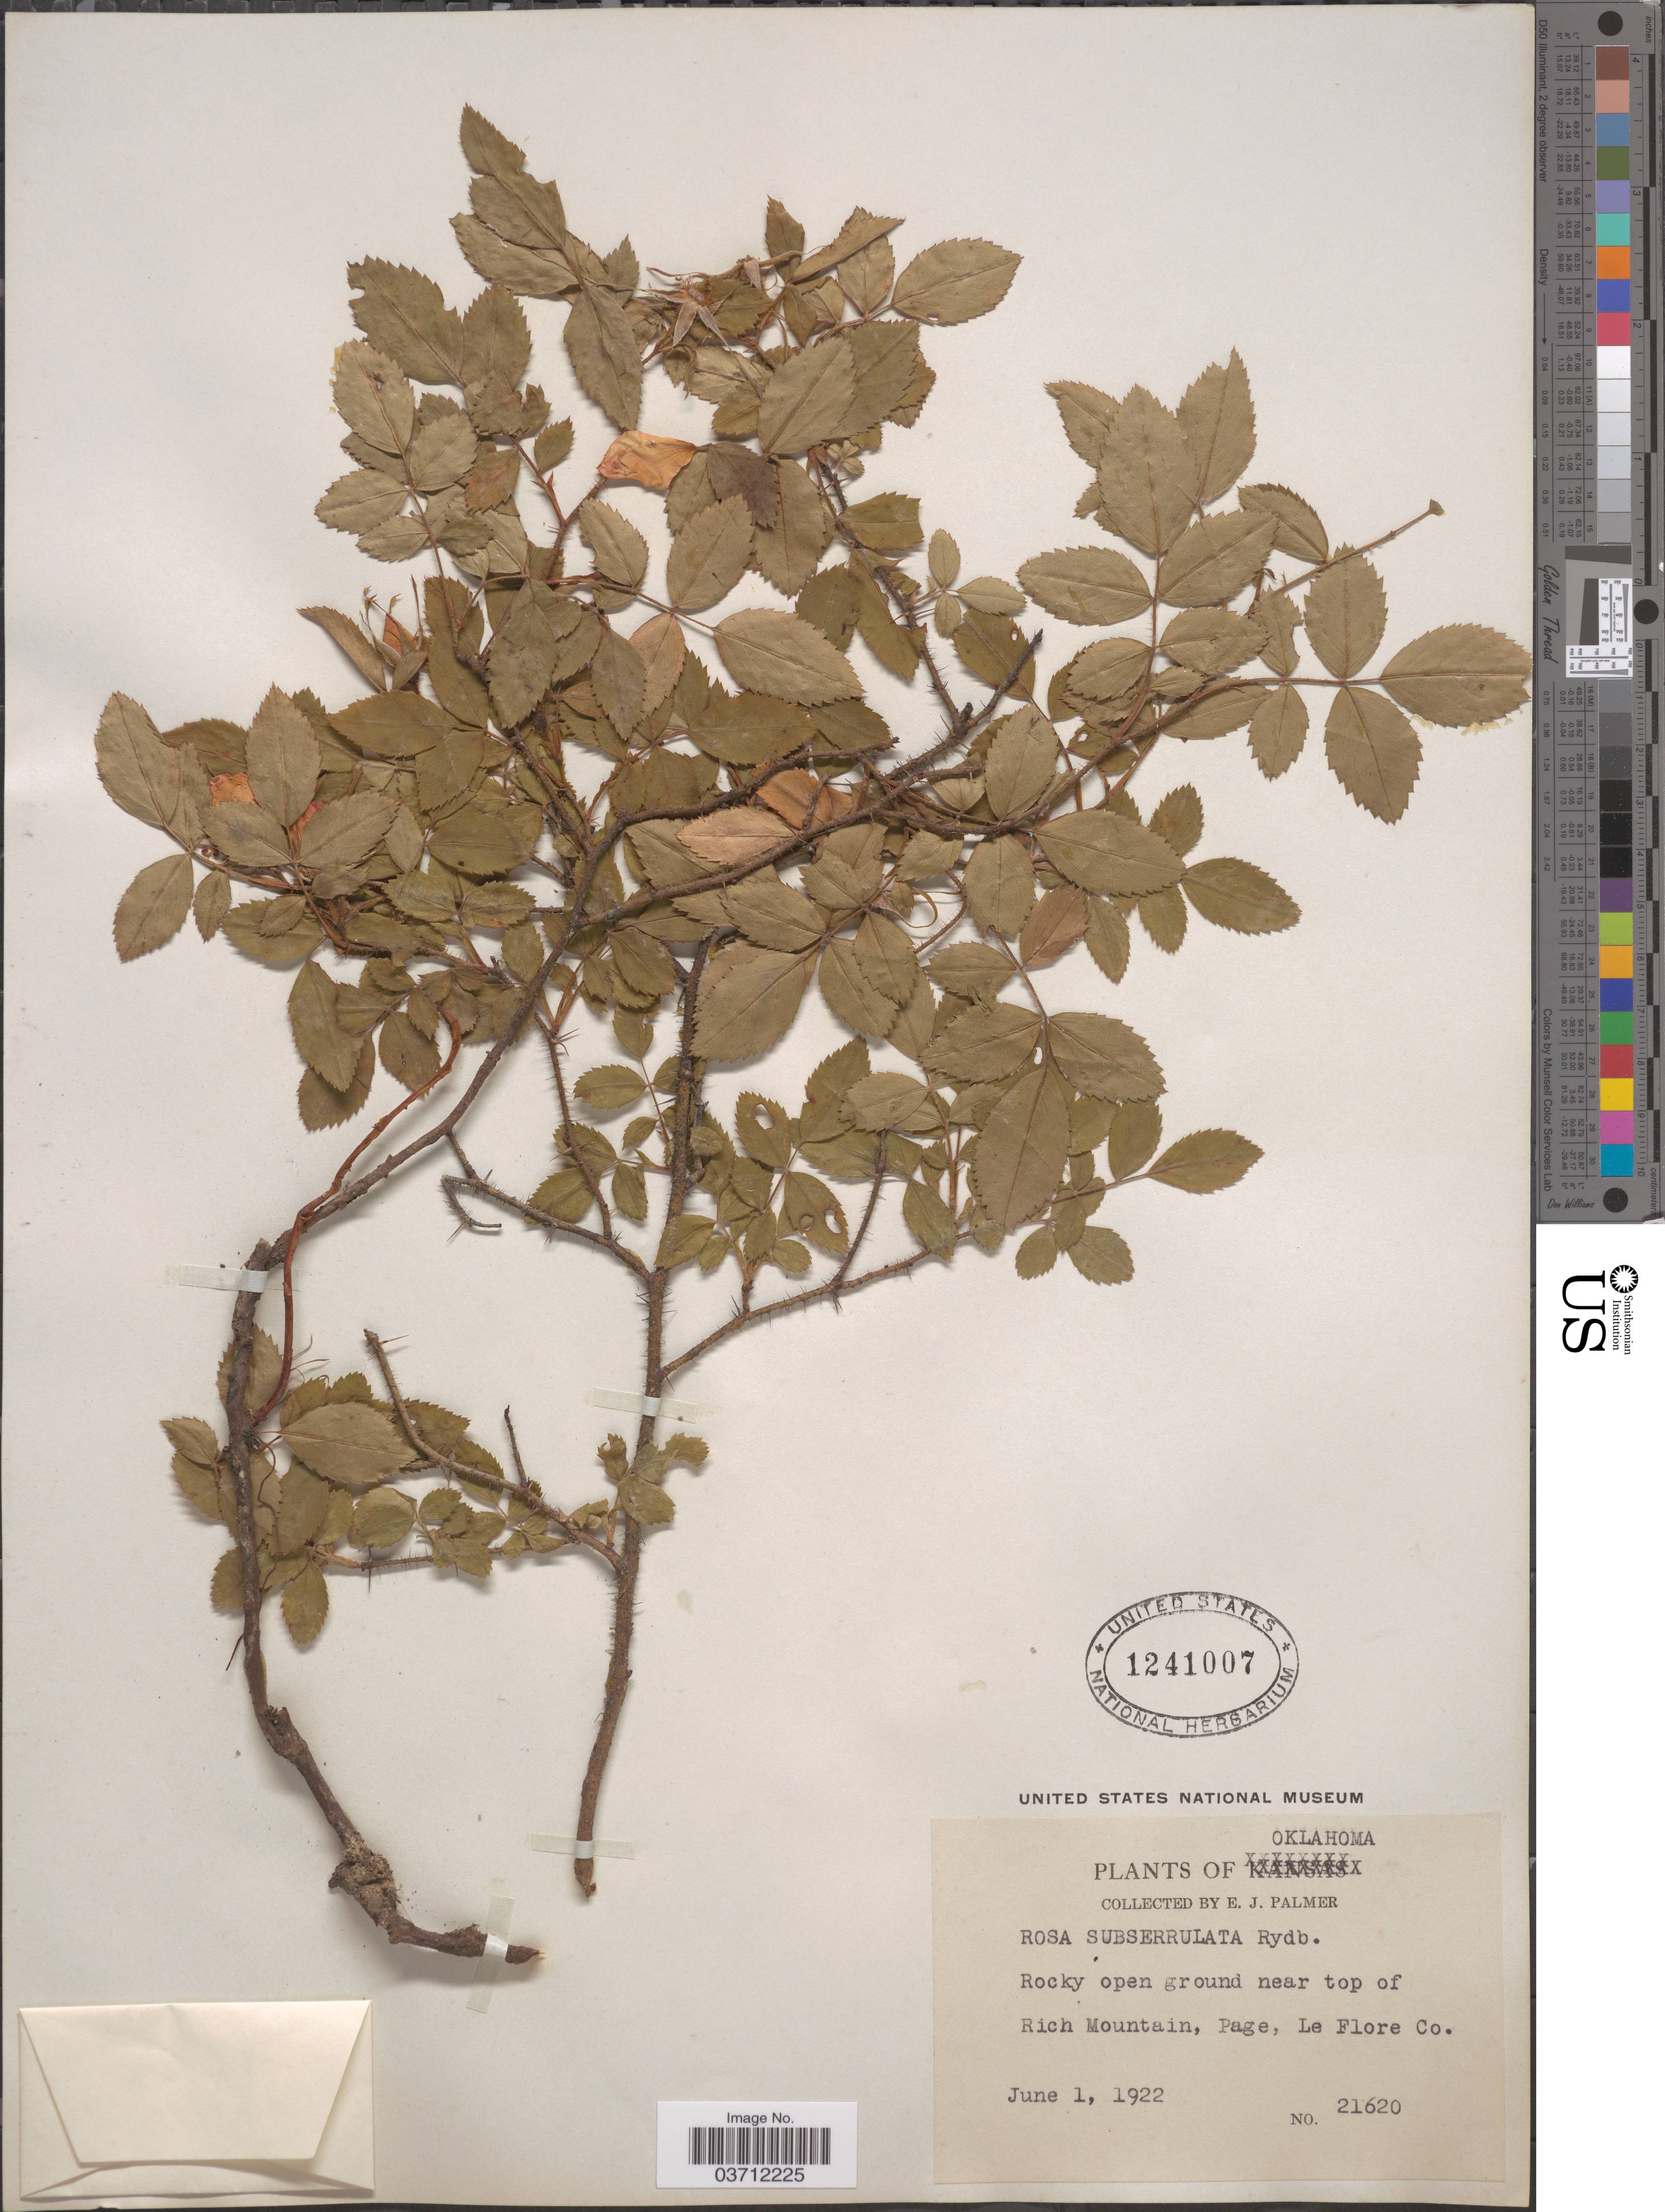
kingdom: Plantae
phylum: Tracheophyta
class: Magnoliopsida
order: Rosales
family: Rosaceae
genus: Rosa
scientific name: Rosa subserrulata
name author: Rydb.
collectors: E. J. Palmer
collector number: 21620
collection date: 1922-06-01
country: United States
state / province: Oklahoma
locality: Rocky open ground near top of Rich Mountain, Page, Le Flore Co.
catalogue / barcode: US 1241007